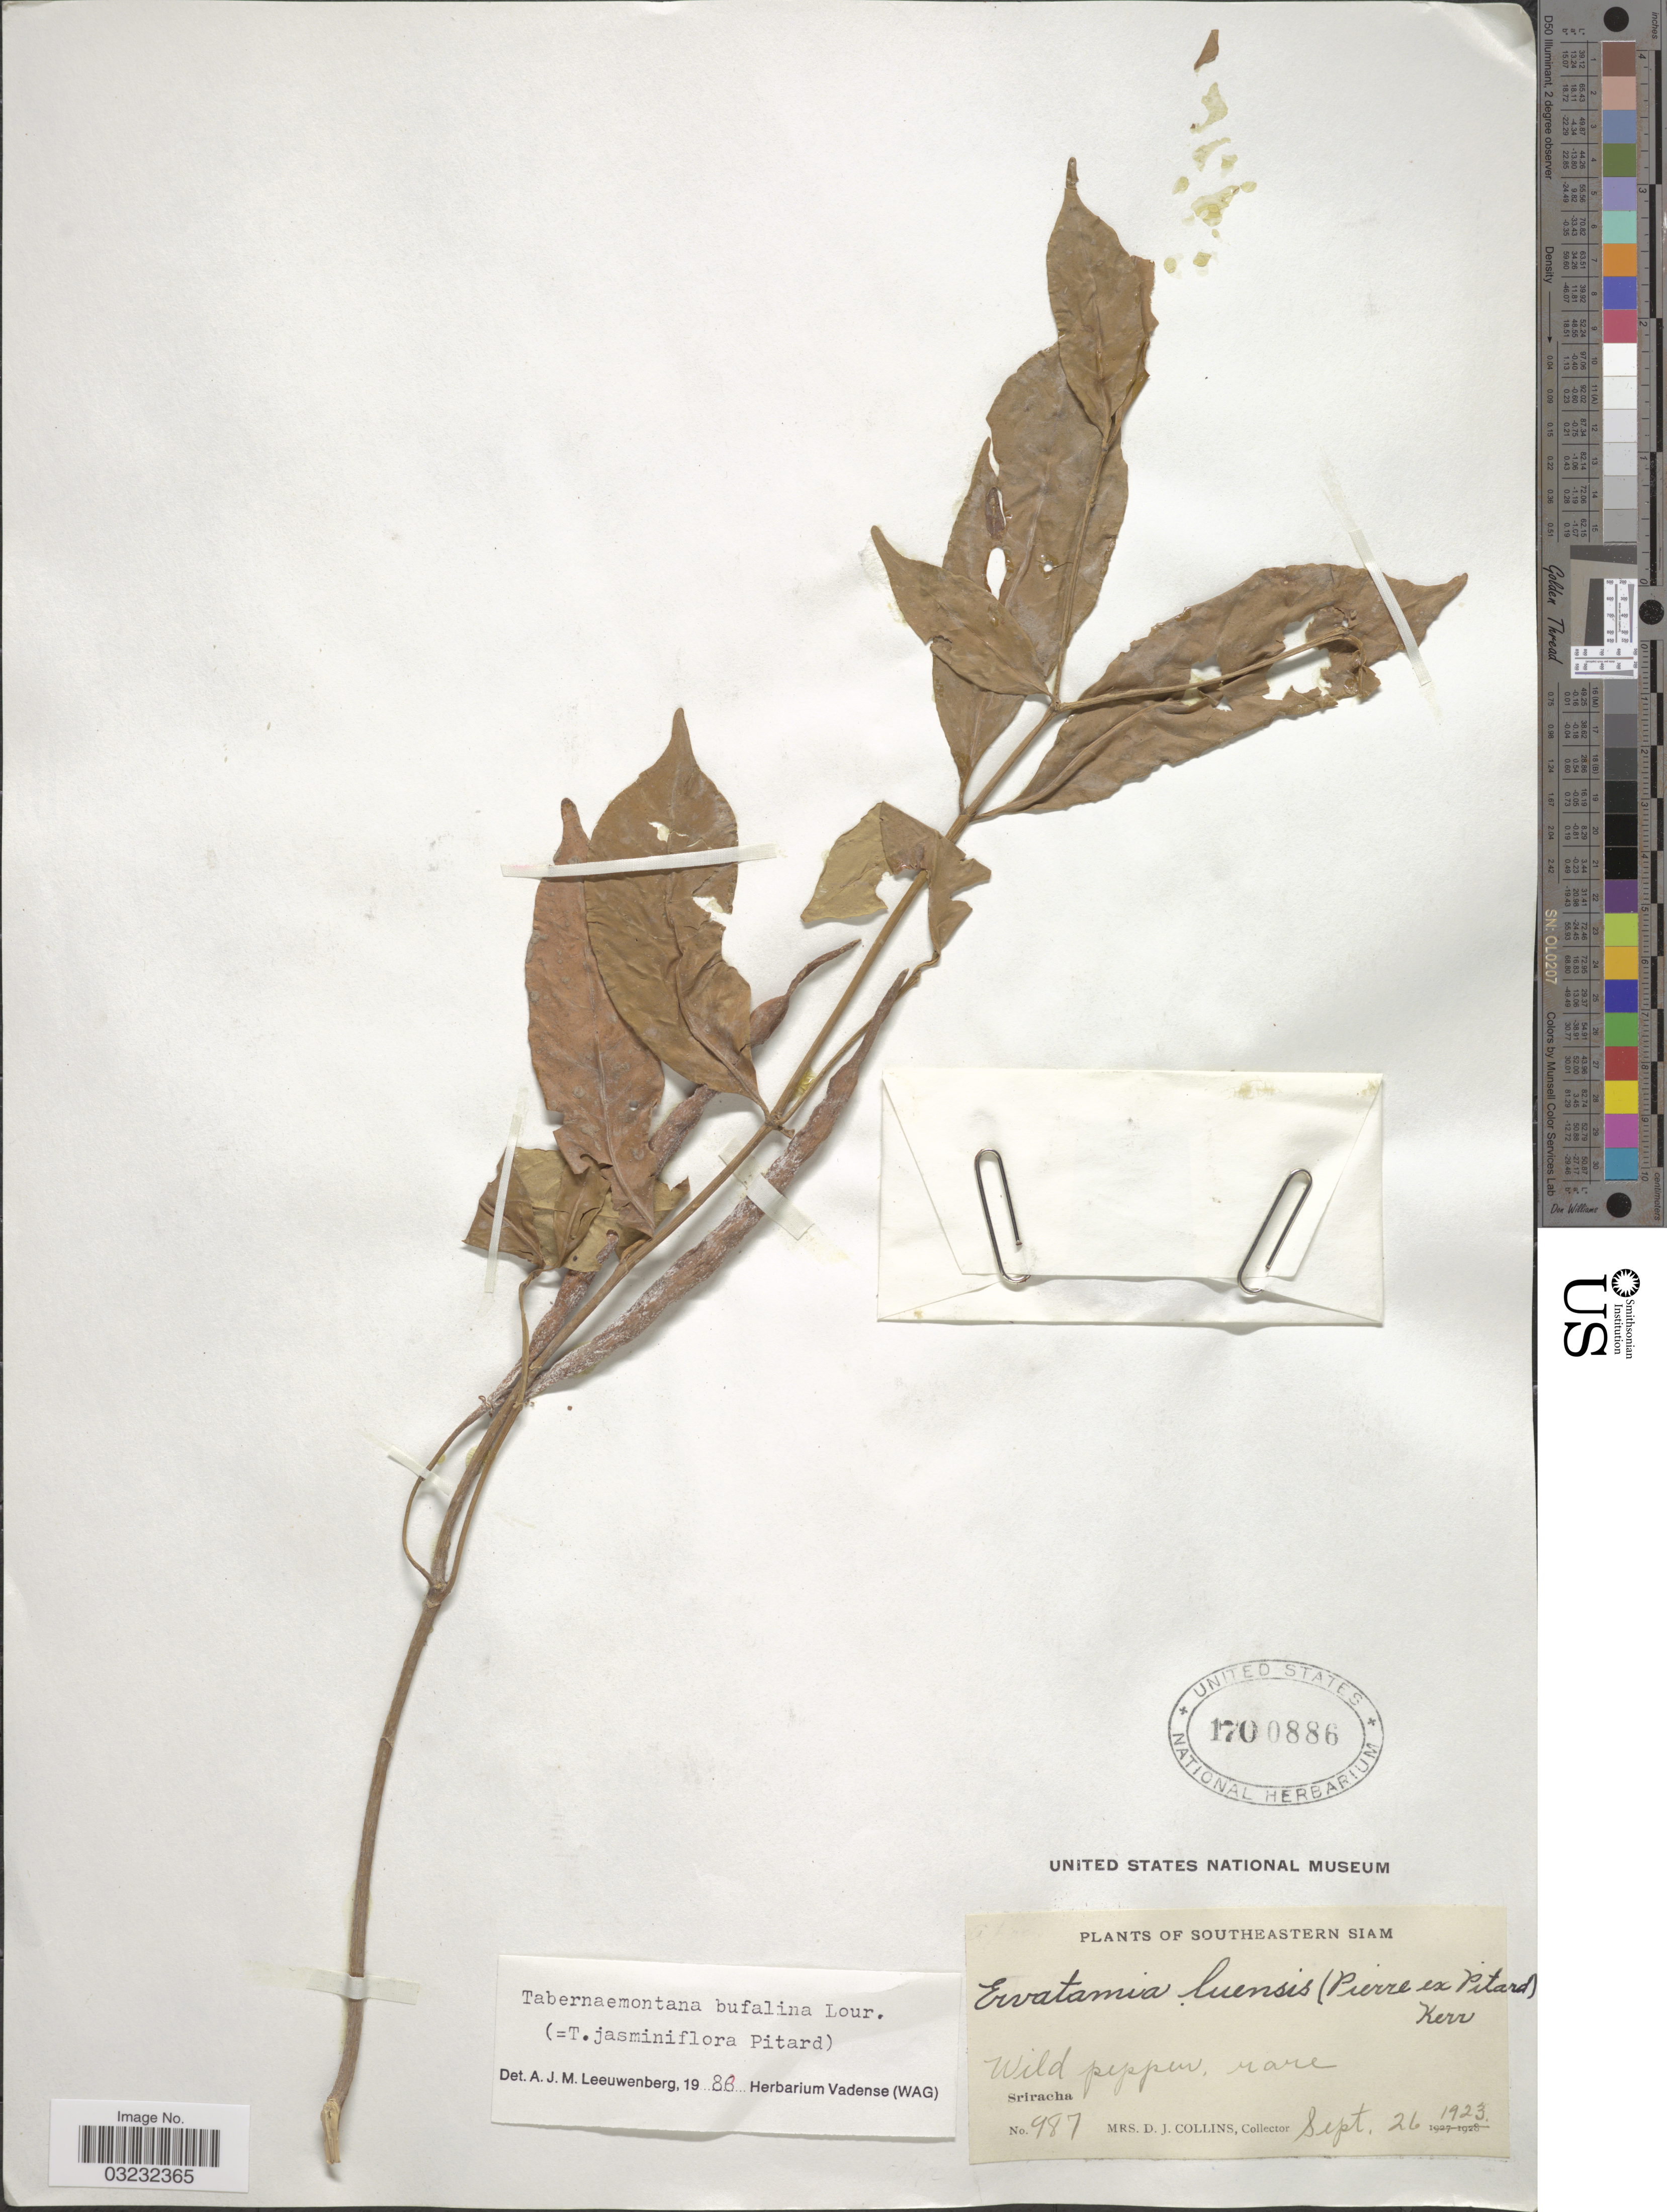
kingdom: Plantae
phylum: Tracheophyta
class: Magnoliopsida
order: Gentianales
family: Apocynaceae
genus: Tabernaemontana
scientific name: Tabernaemontana bufalina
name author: Lour.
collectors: Mrs. D. J. Collins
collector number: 987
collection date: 1923-09-26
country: Thailand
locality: Southeastern Siam, Wild Pepper, Sriracha.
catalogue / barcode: US 1700886